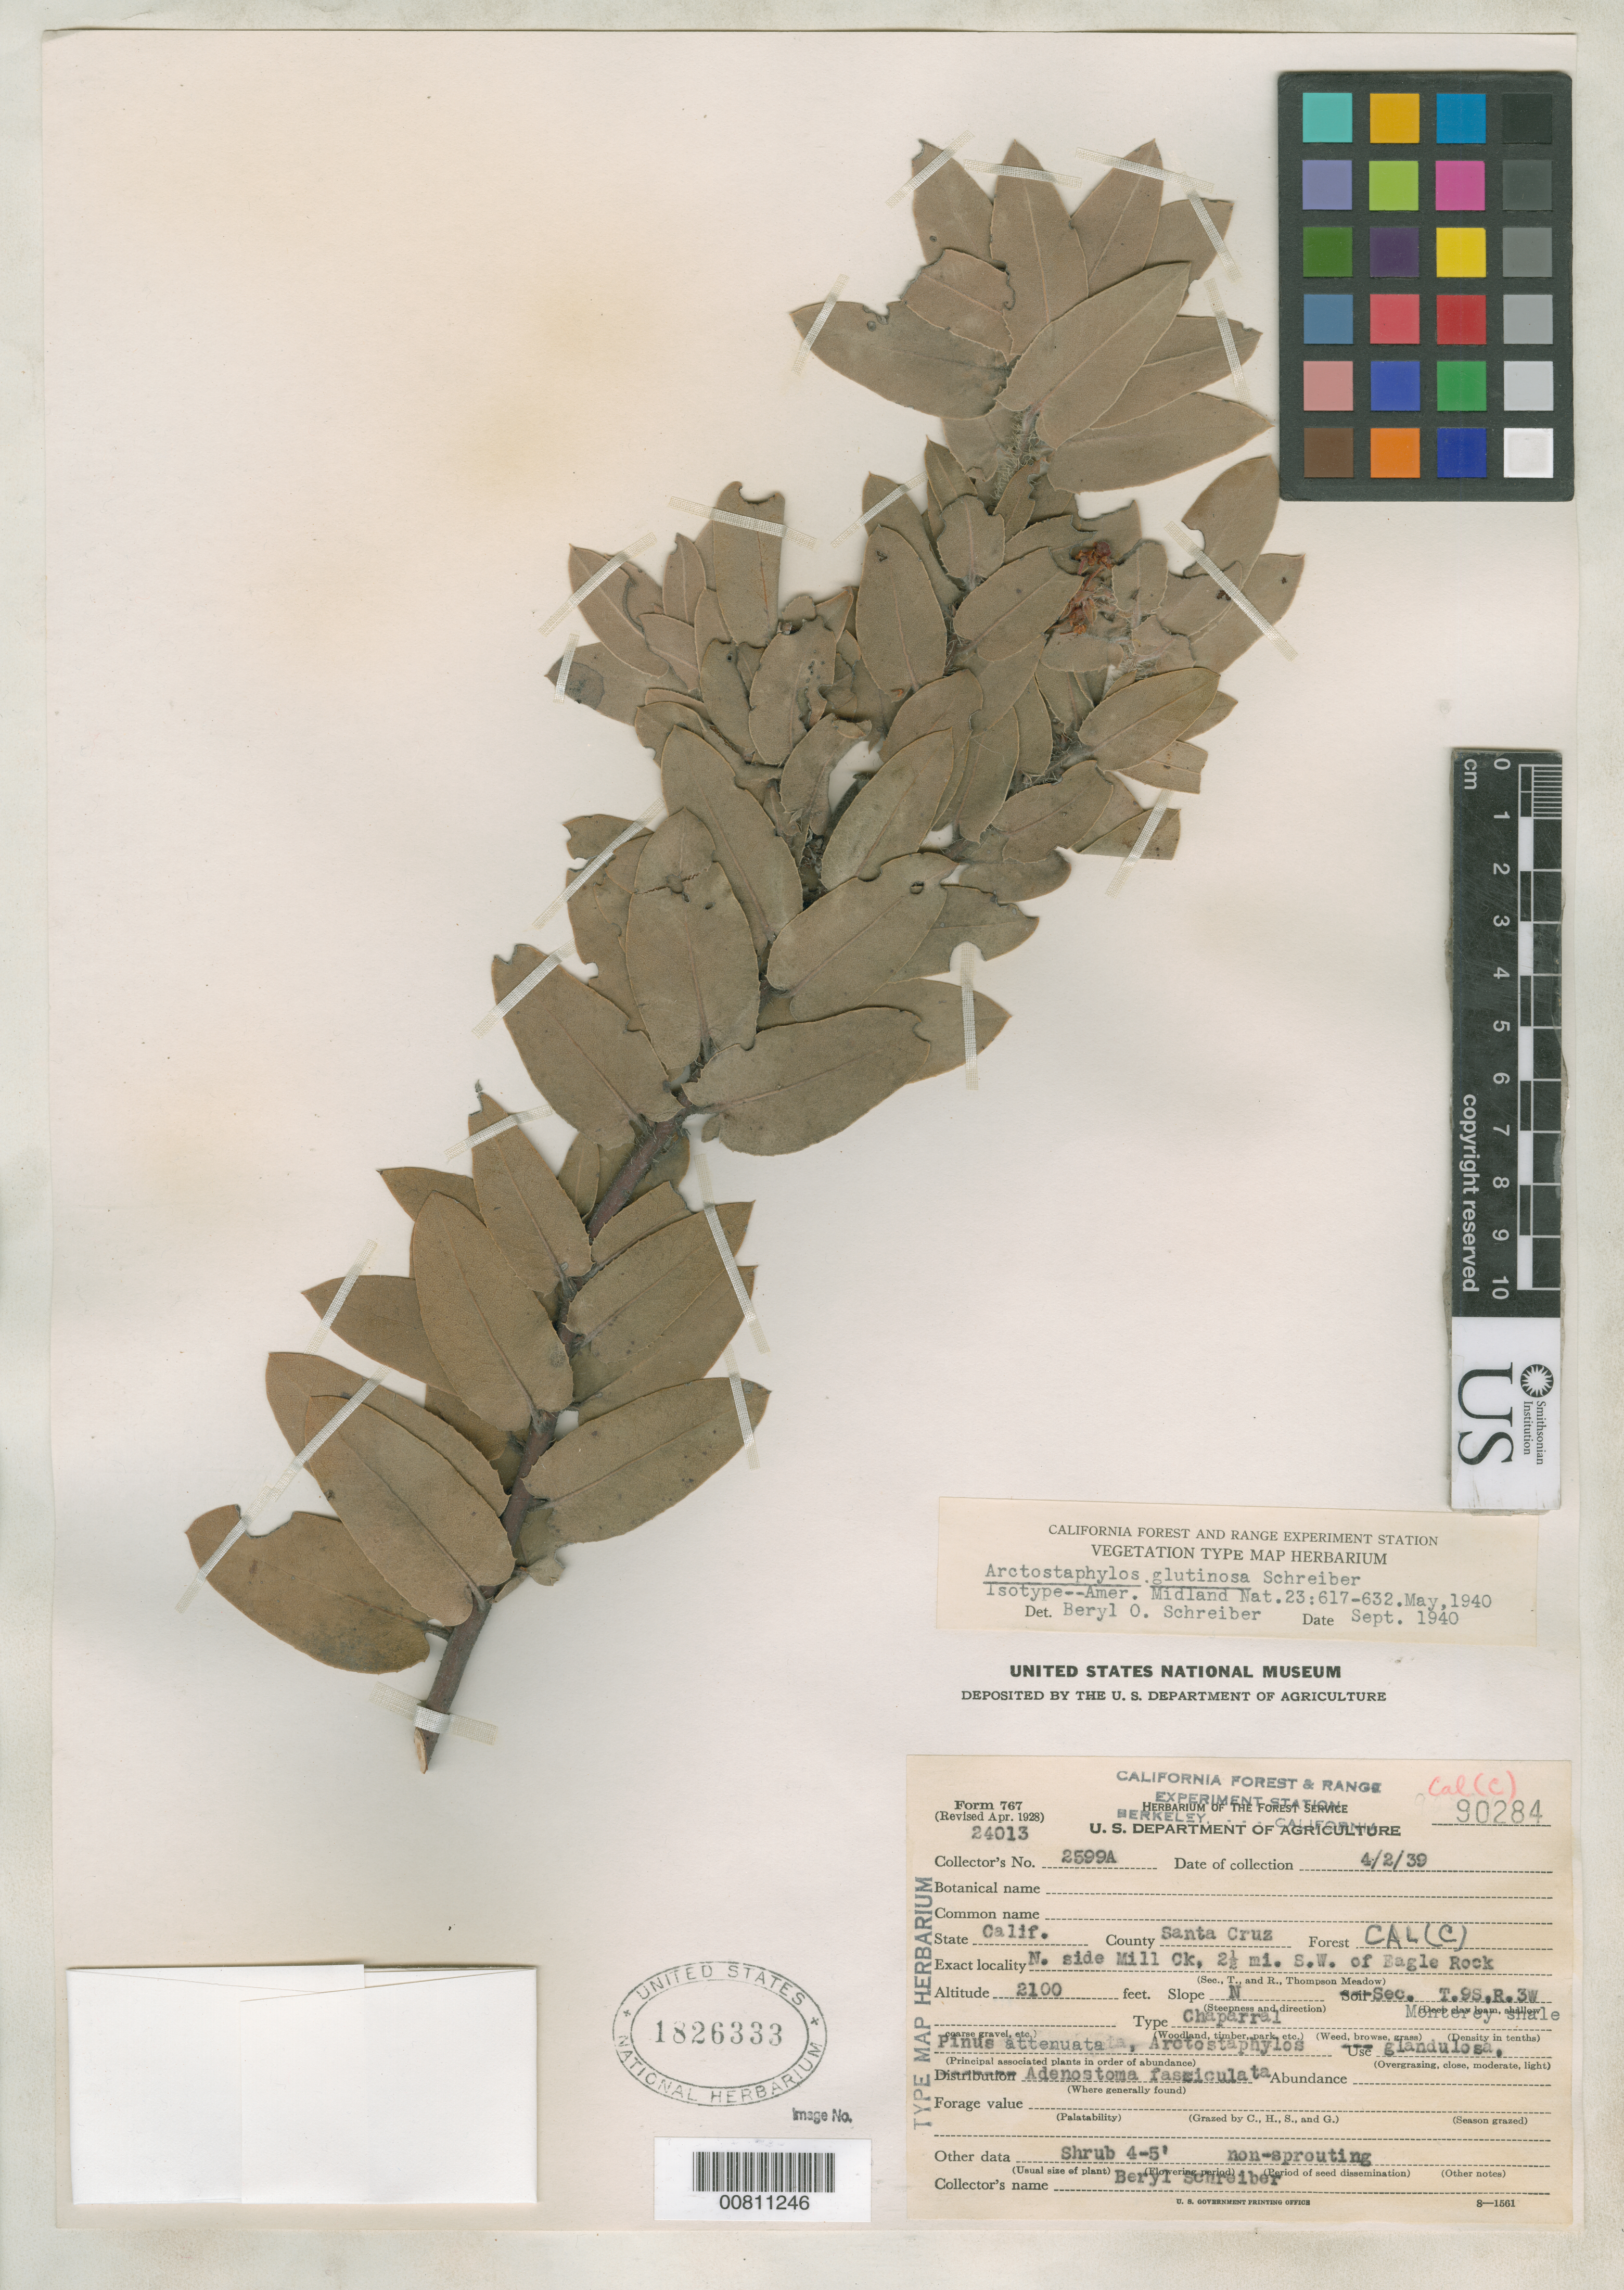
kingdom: Plantae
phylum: Tracheophyta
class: Magnoliopsida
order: Ericales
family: Ericaceae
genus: Arctostaphylos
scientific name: Arctostaphylos glutinosa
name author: B. Schreiber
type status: Isosyntype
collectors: B. O. Schreiber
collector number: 2599A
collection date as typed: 02 Apr 1939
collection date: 1939-04-02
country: United States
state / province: California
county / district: Santa Cruz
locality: N. side Mill Ck, 2.5 mi S.W. of Eagle Rock.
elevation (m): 640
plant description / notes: Annotated as isotype by B.O. Schreiber (1940) but protologue cites 3 different collections as "type".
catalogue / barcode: US 1826333